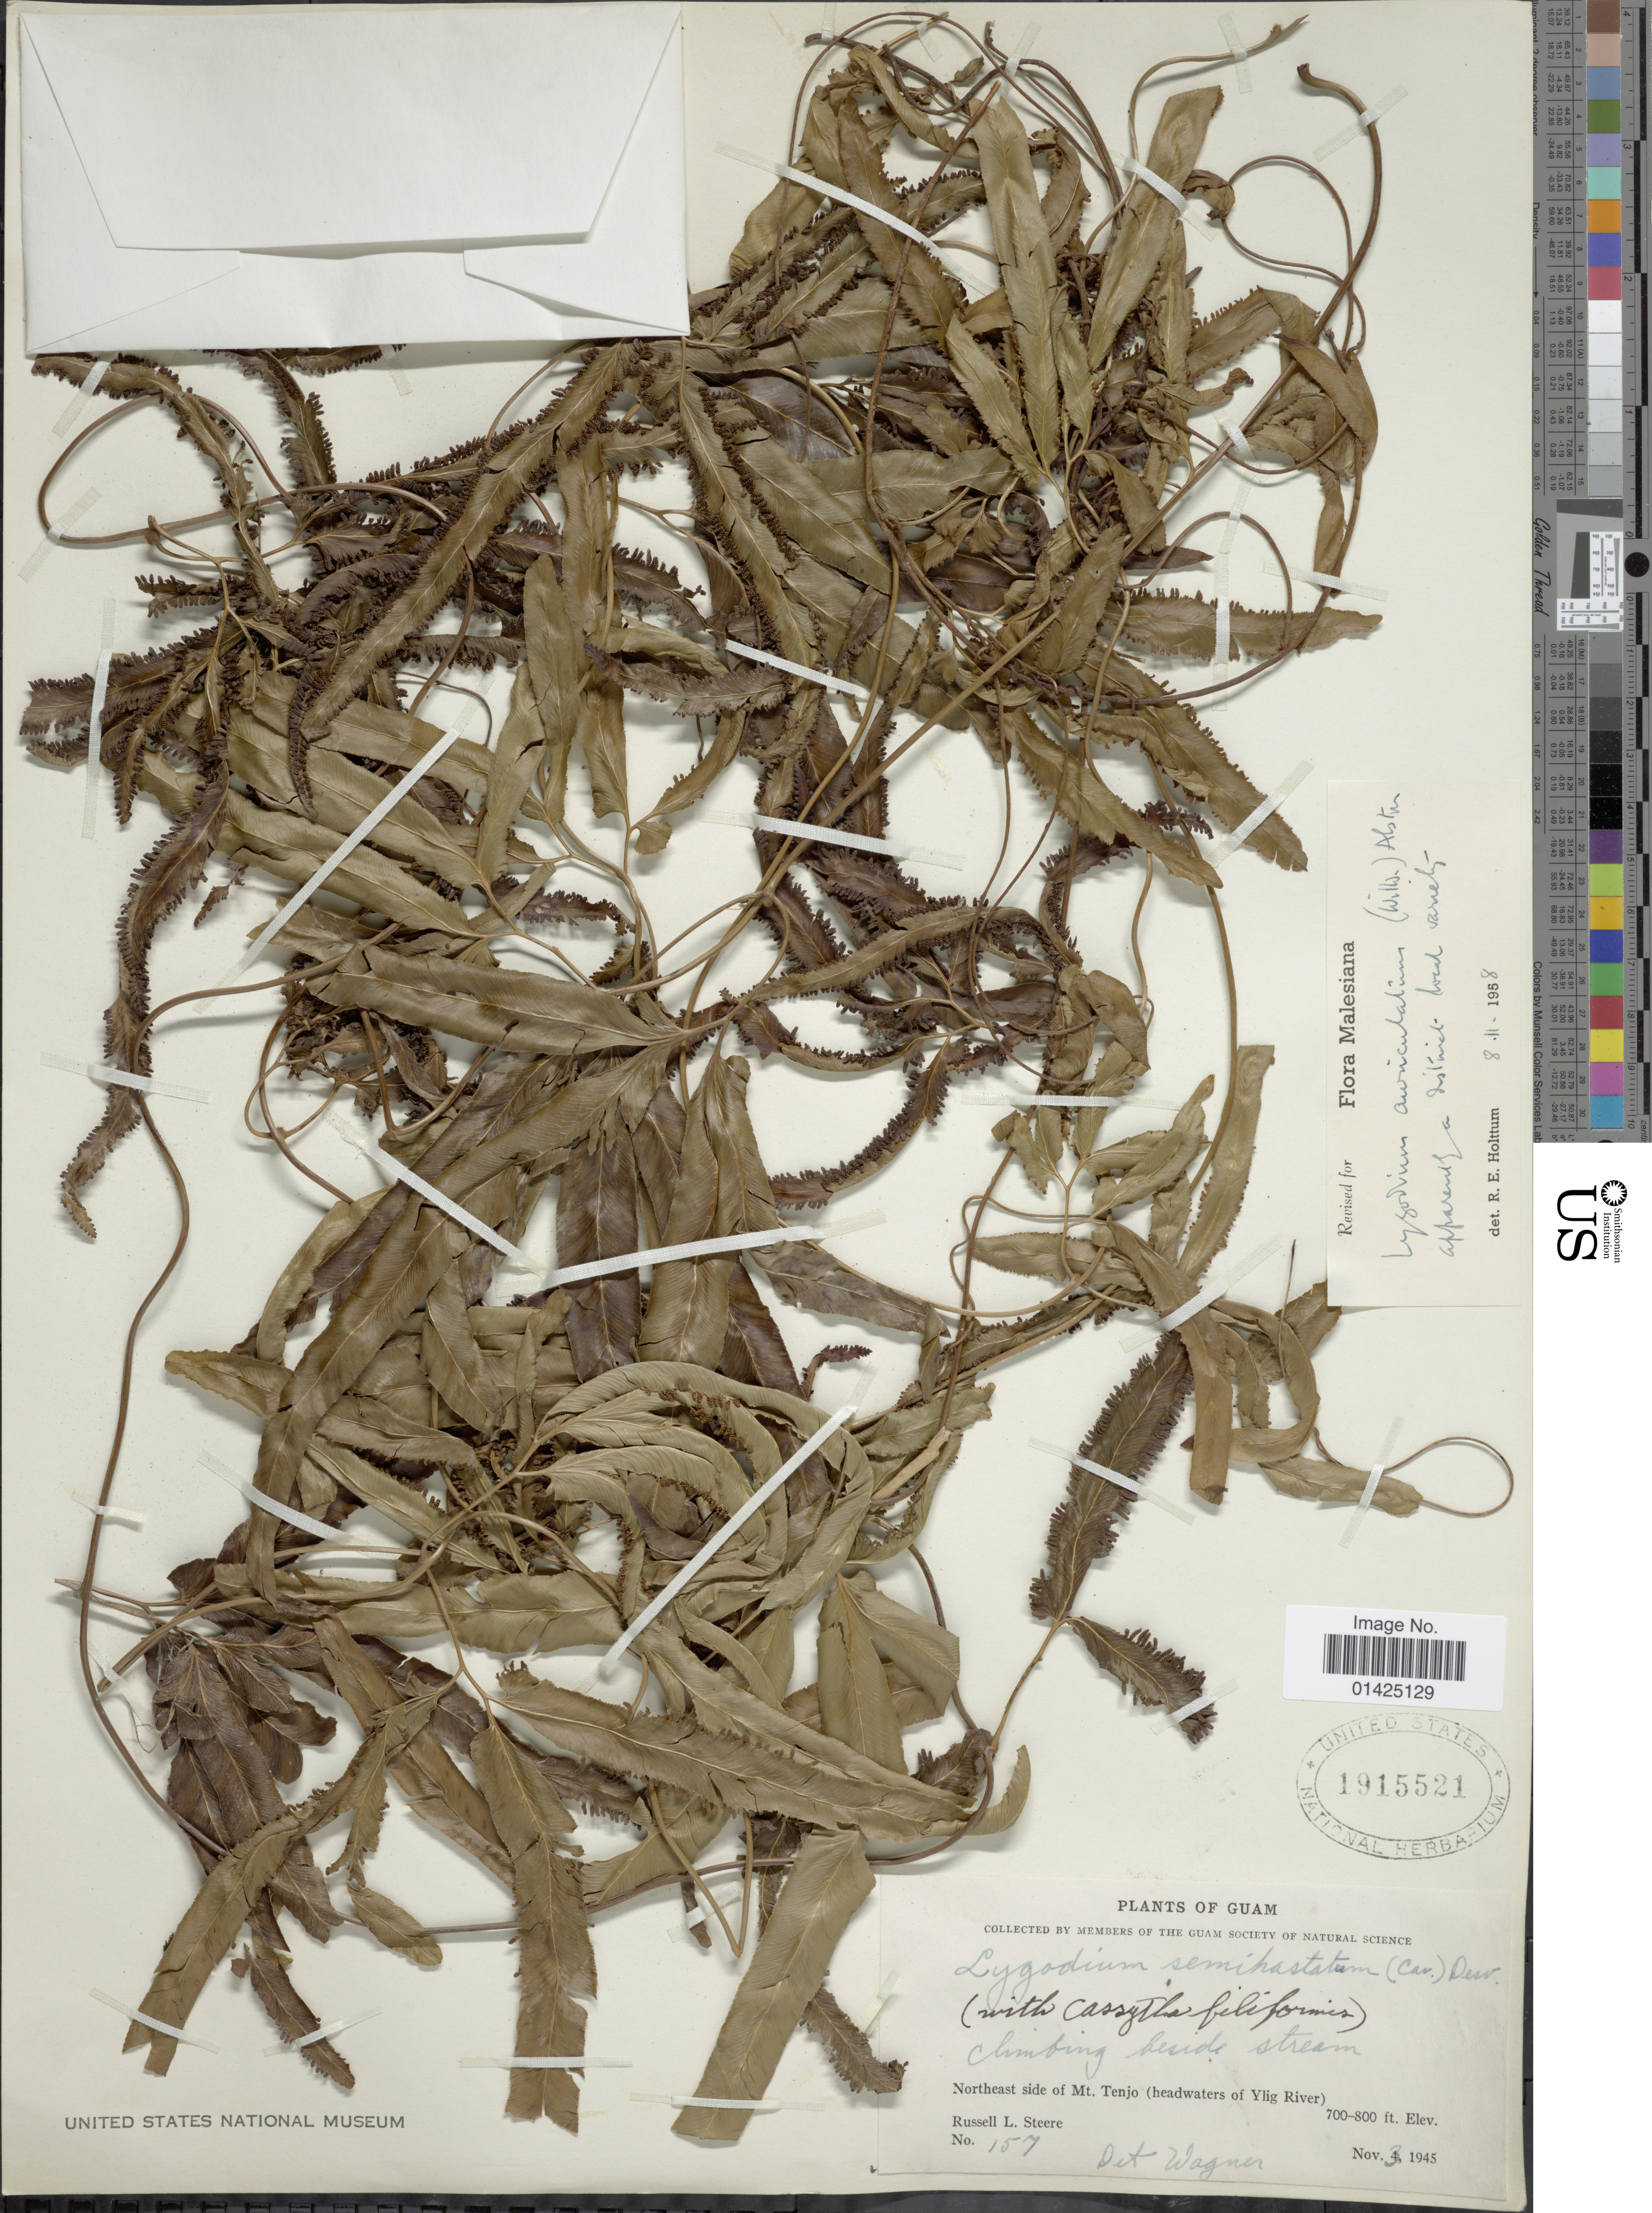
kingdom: Plantae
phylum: Tracheophyta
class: Polypodiopsida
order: Schizaeales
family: Lygodiaceae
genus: Lygodium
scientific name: Lygodium auriculatum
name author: (Willd.) Alston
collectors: R. L. Steere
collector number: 157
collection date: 1945-11-04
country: Guam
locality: Northeast side of Mt, Tenjo (headwaters of Ylig Rivers)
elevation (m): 213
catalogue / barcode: US 1915521